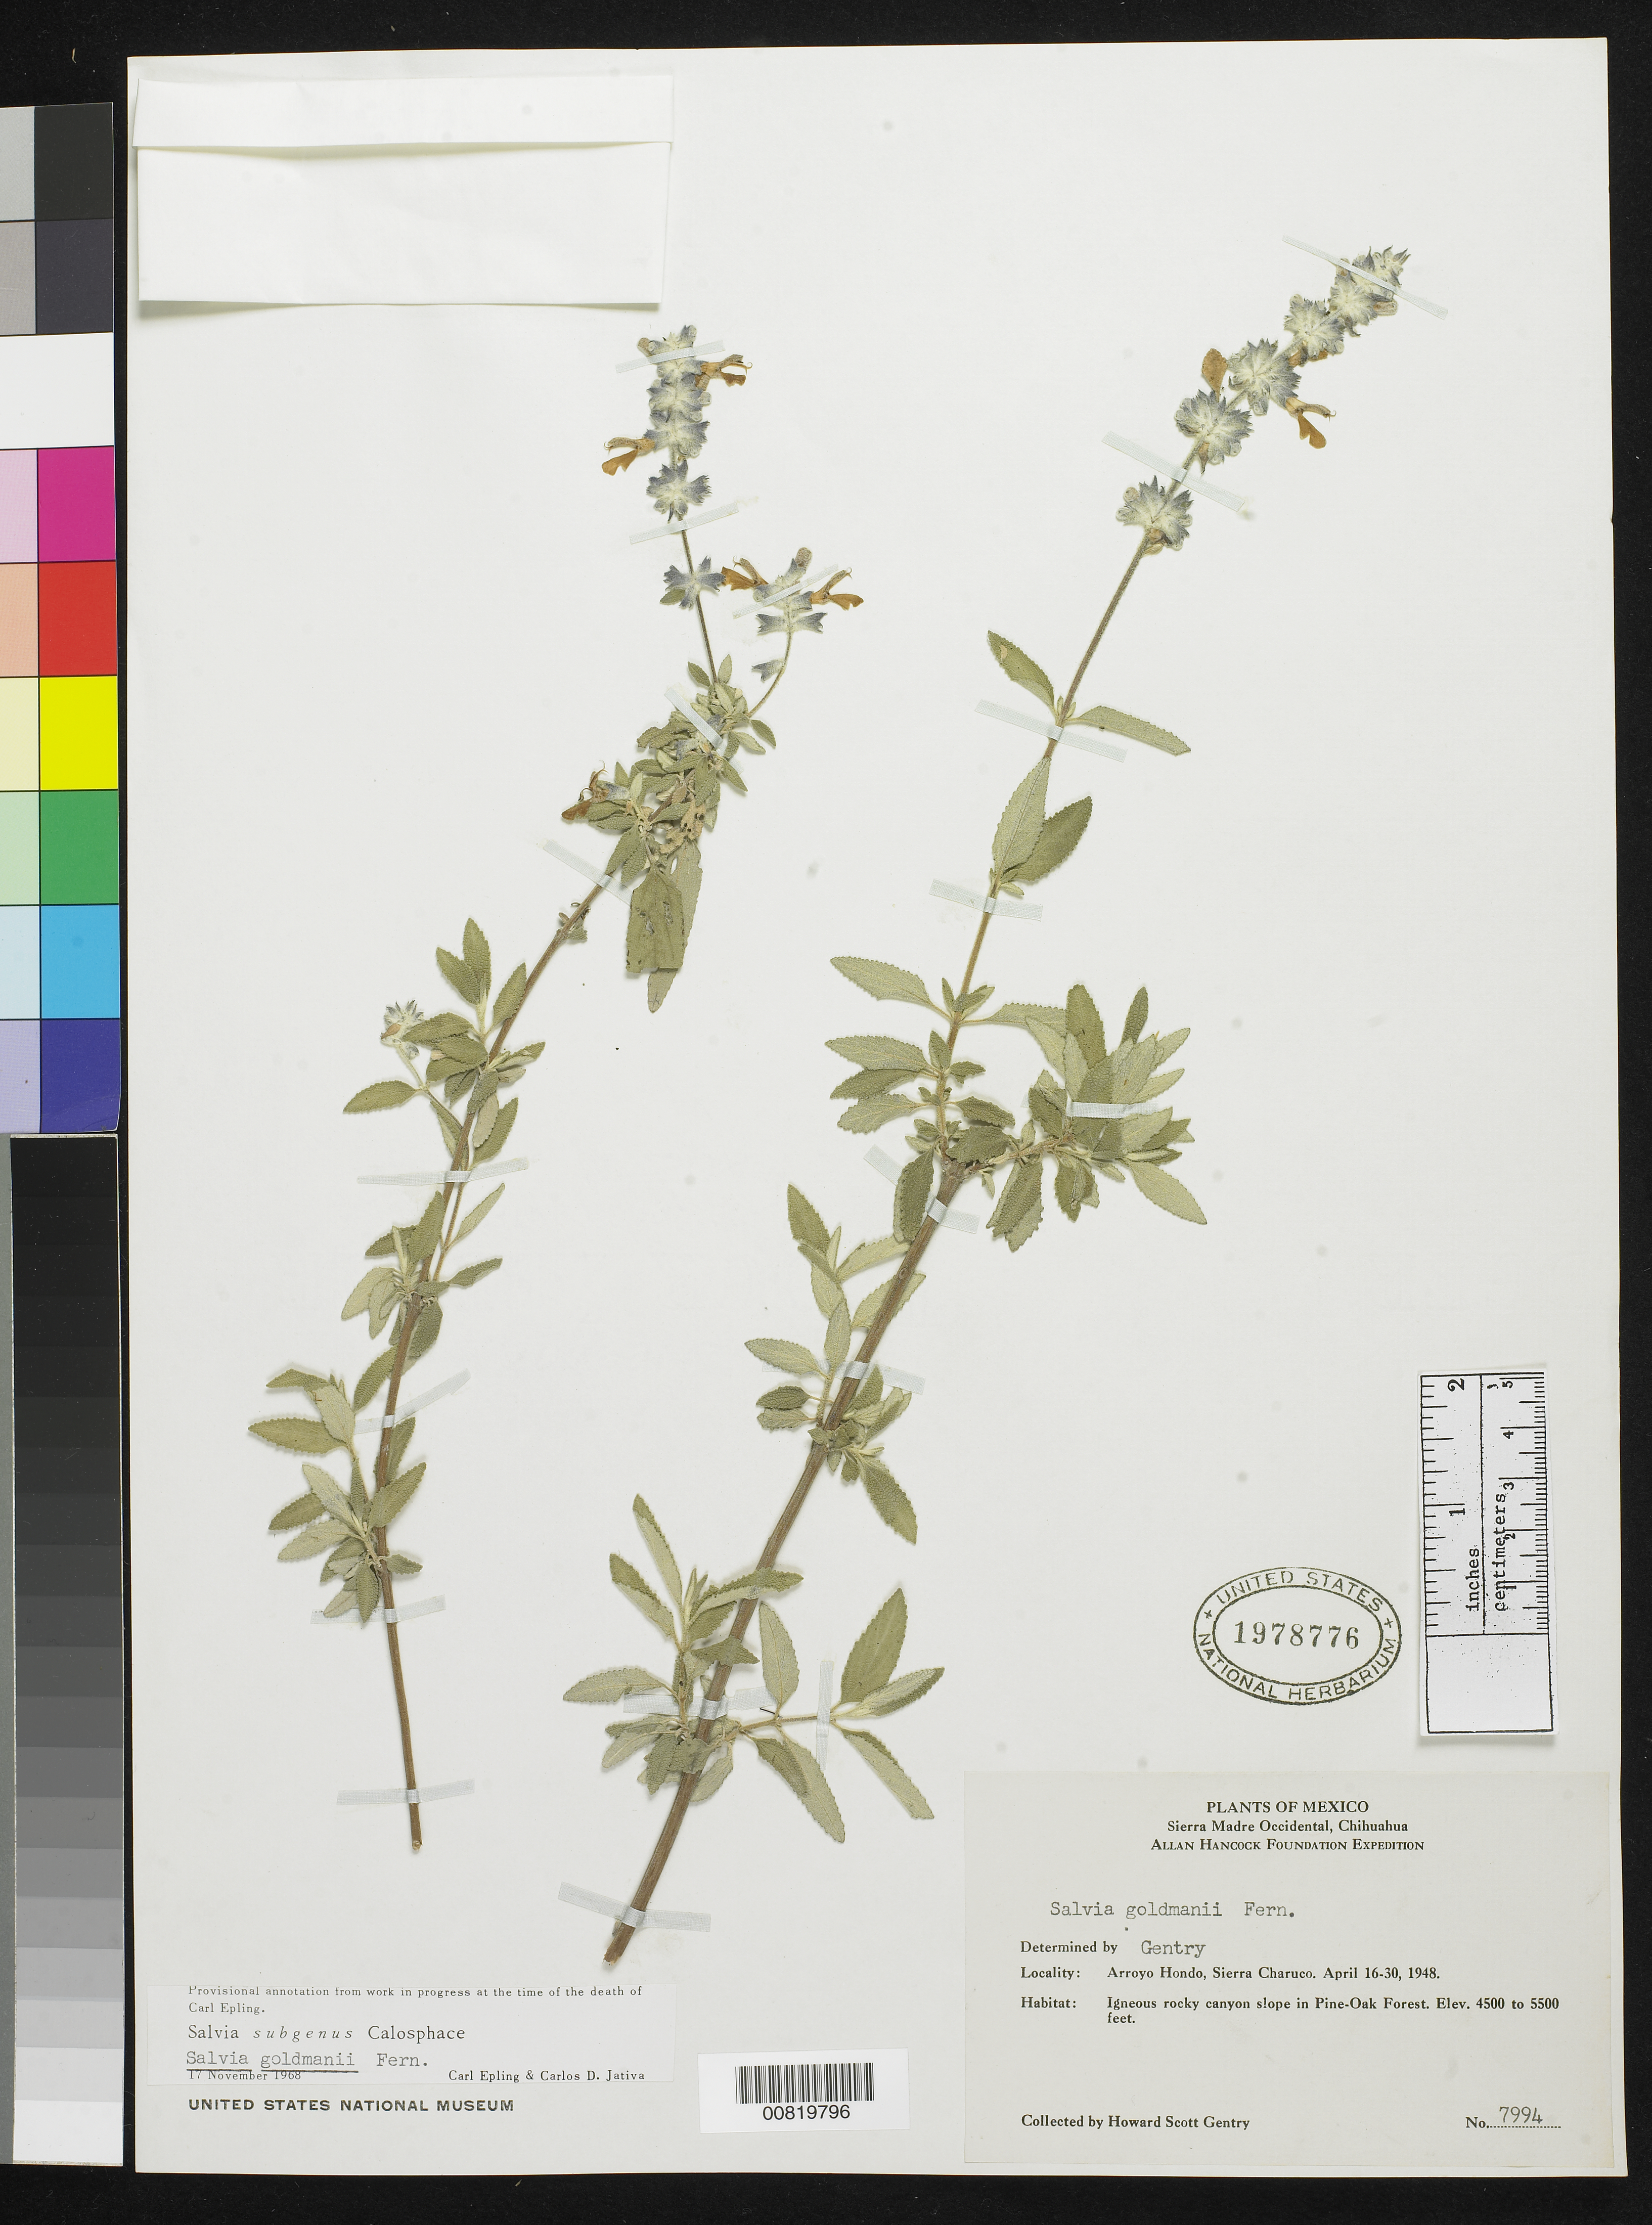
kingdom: Plantae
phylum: Tracheophyta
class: Magnoliopsida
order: Lamiales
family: Lamiaceae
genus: Salvia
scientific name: Salvia goldmanii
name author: Fernald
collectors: H. S. Gentry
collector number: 7994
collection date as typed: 16 Apr 1948 to 30 Apr 1948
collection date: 1948-04-16/1948-04-30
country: Mexico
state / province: Chihuahua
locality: Arroyo Hondo, Sierra Charuco, Chihuahua.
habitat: Igneous rocky canyon slope in Pine-Oak Forest.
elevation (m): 1372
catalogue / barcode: US 1978776